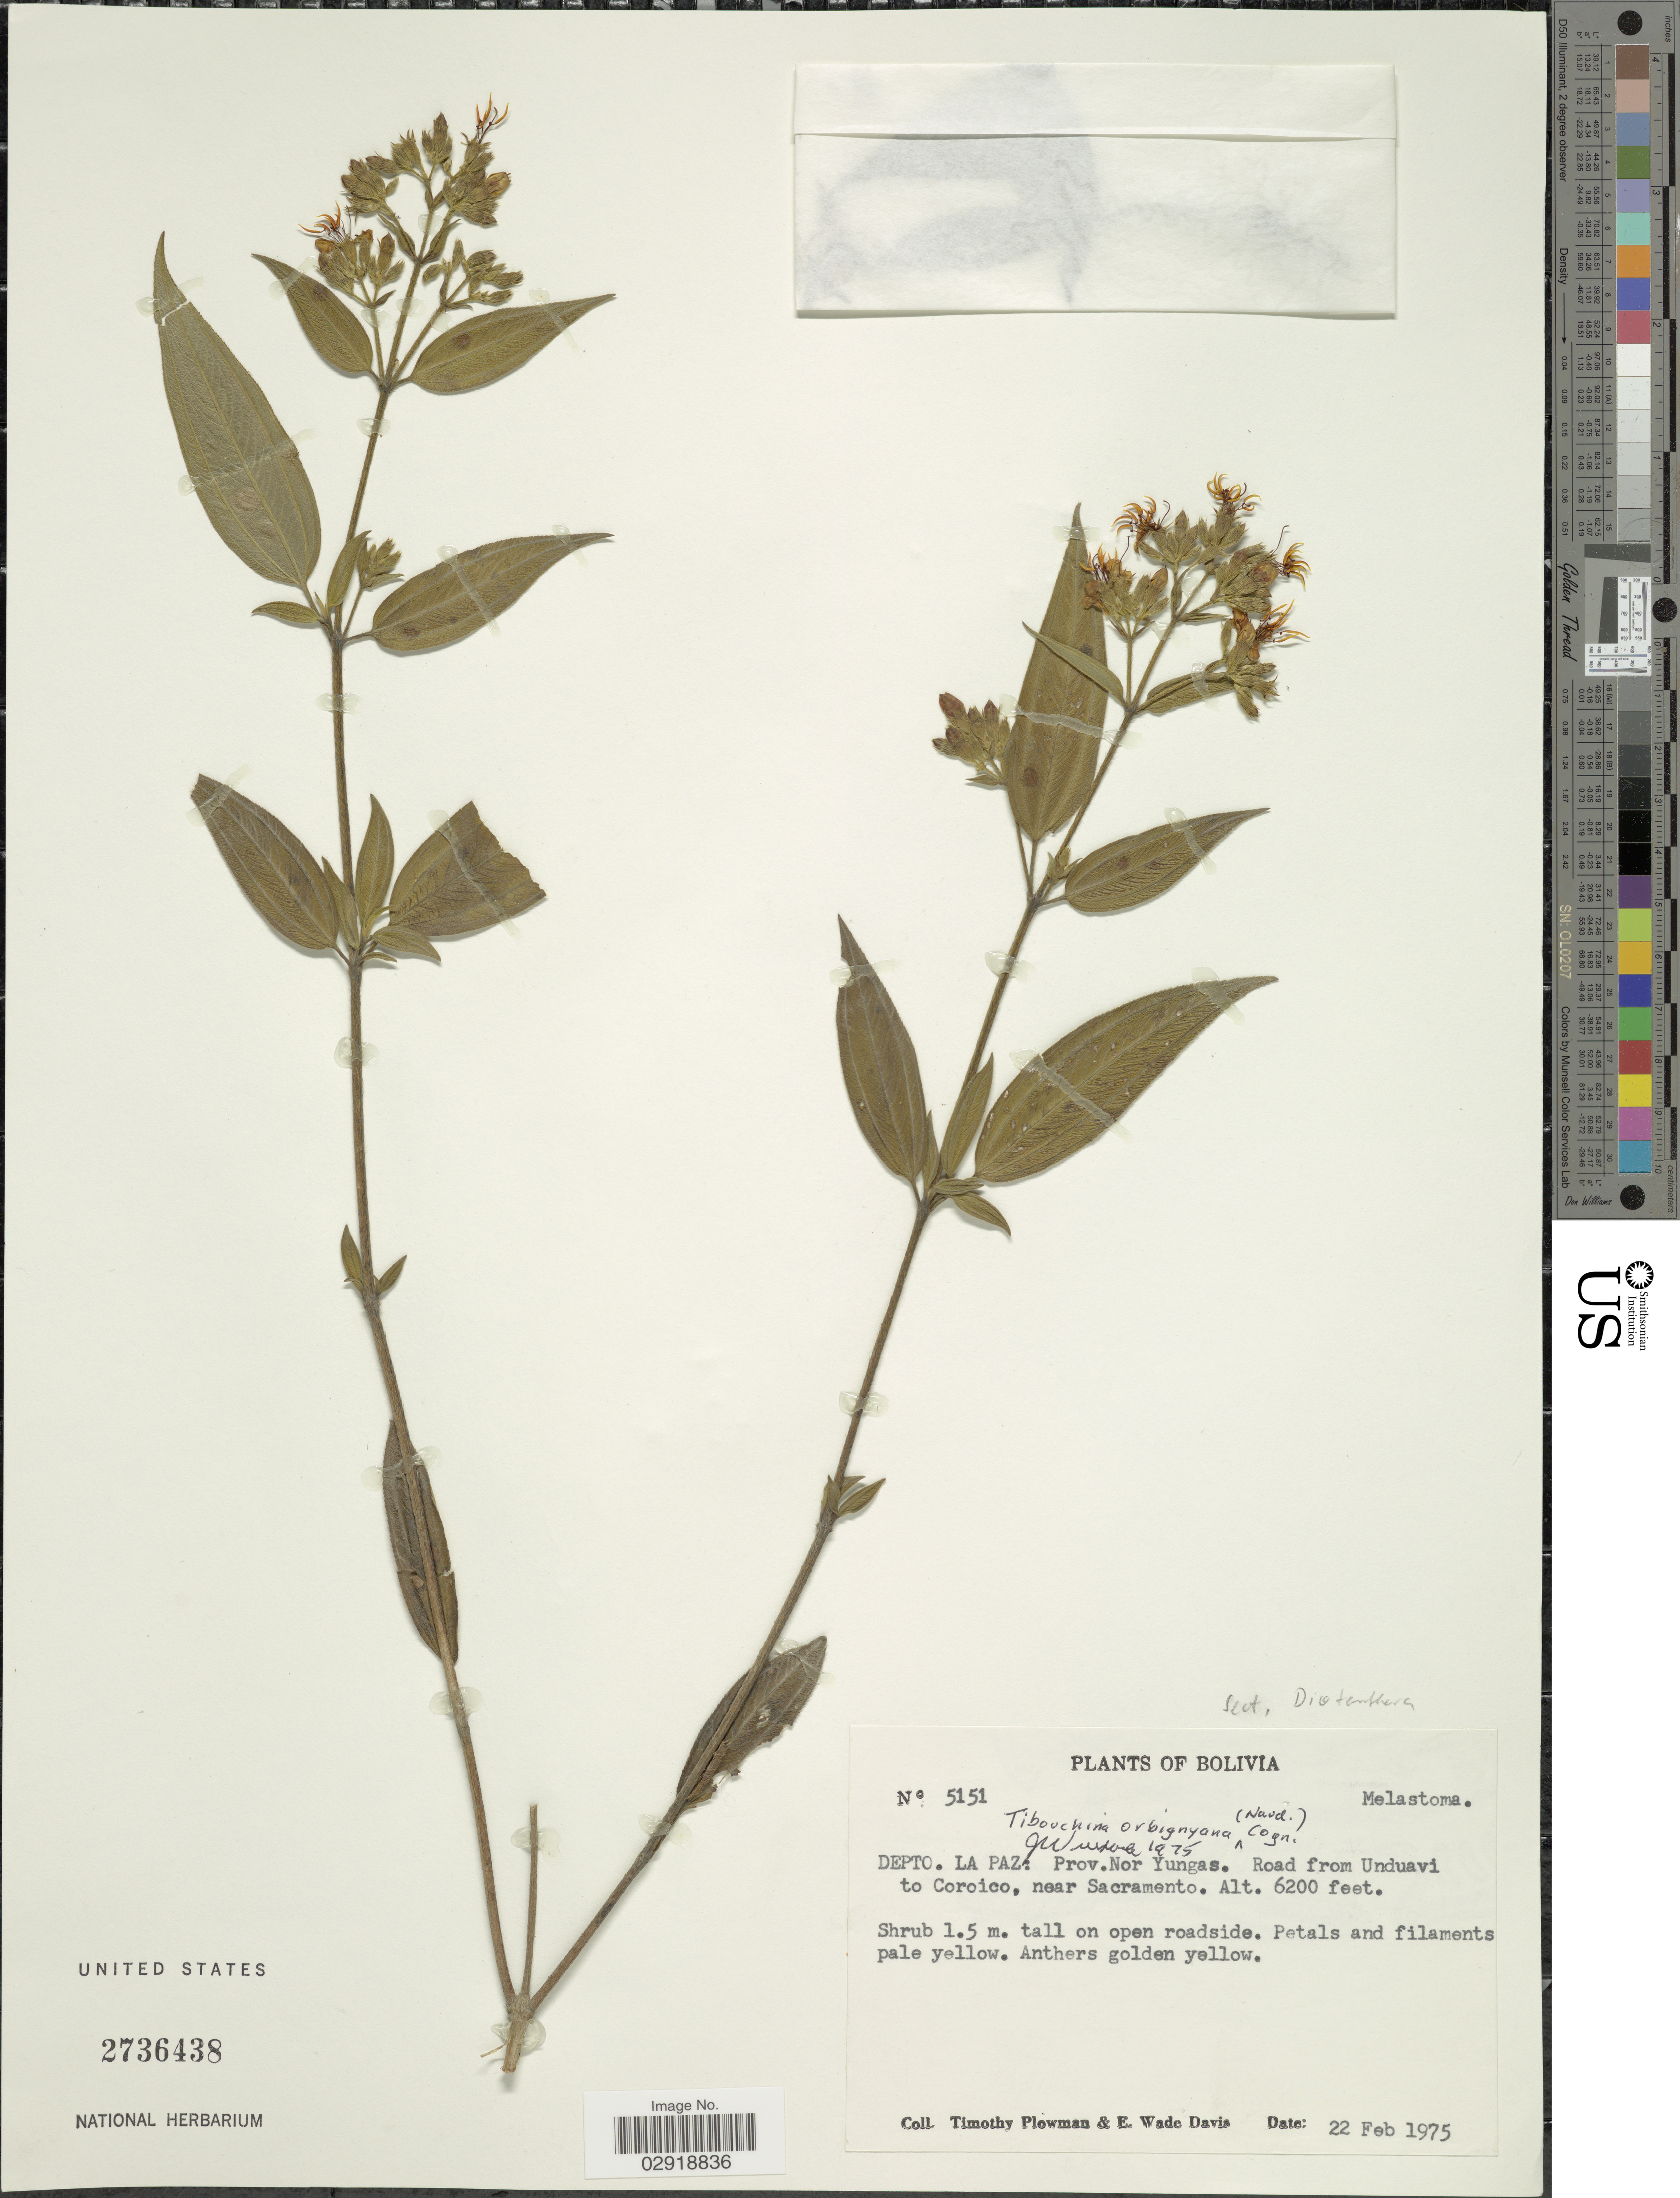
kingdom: Plantae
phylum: Tracheophyta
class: Magnoliopsida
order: Myrtales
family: Melastomataceae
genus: Chaetogastra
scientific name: Chaetogastra orbignyana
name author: (Naudin) P.J.F. Guim. & Michelang.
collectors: T. Plowman & E. Wade-Davis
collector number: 5151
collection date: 1975-02-22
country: Bolivia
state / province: La Paz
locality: Depto. La Paz: Prov. Nor Yungas. Road from Unduavi, to Coroico, near Sacramento.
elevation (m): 1890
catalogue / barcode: US 2736438